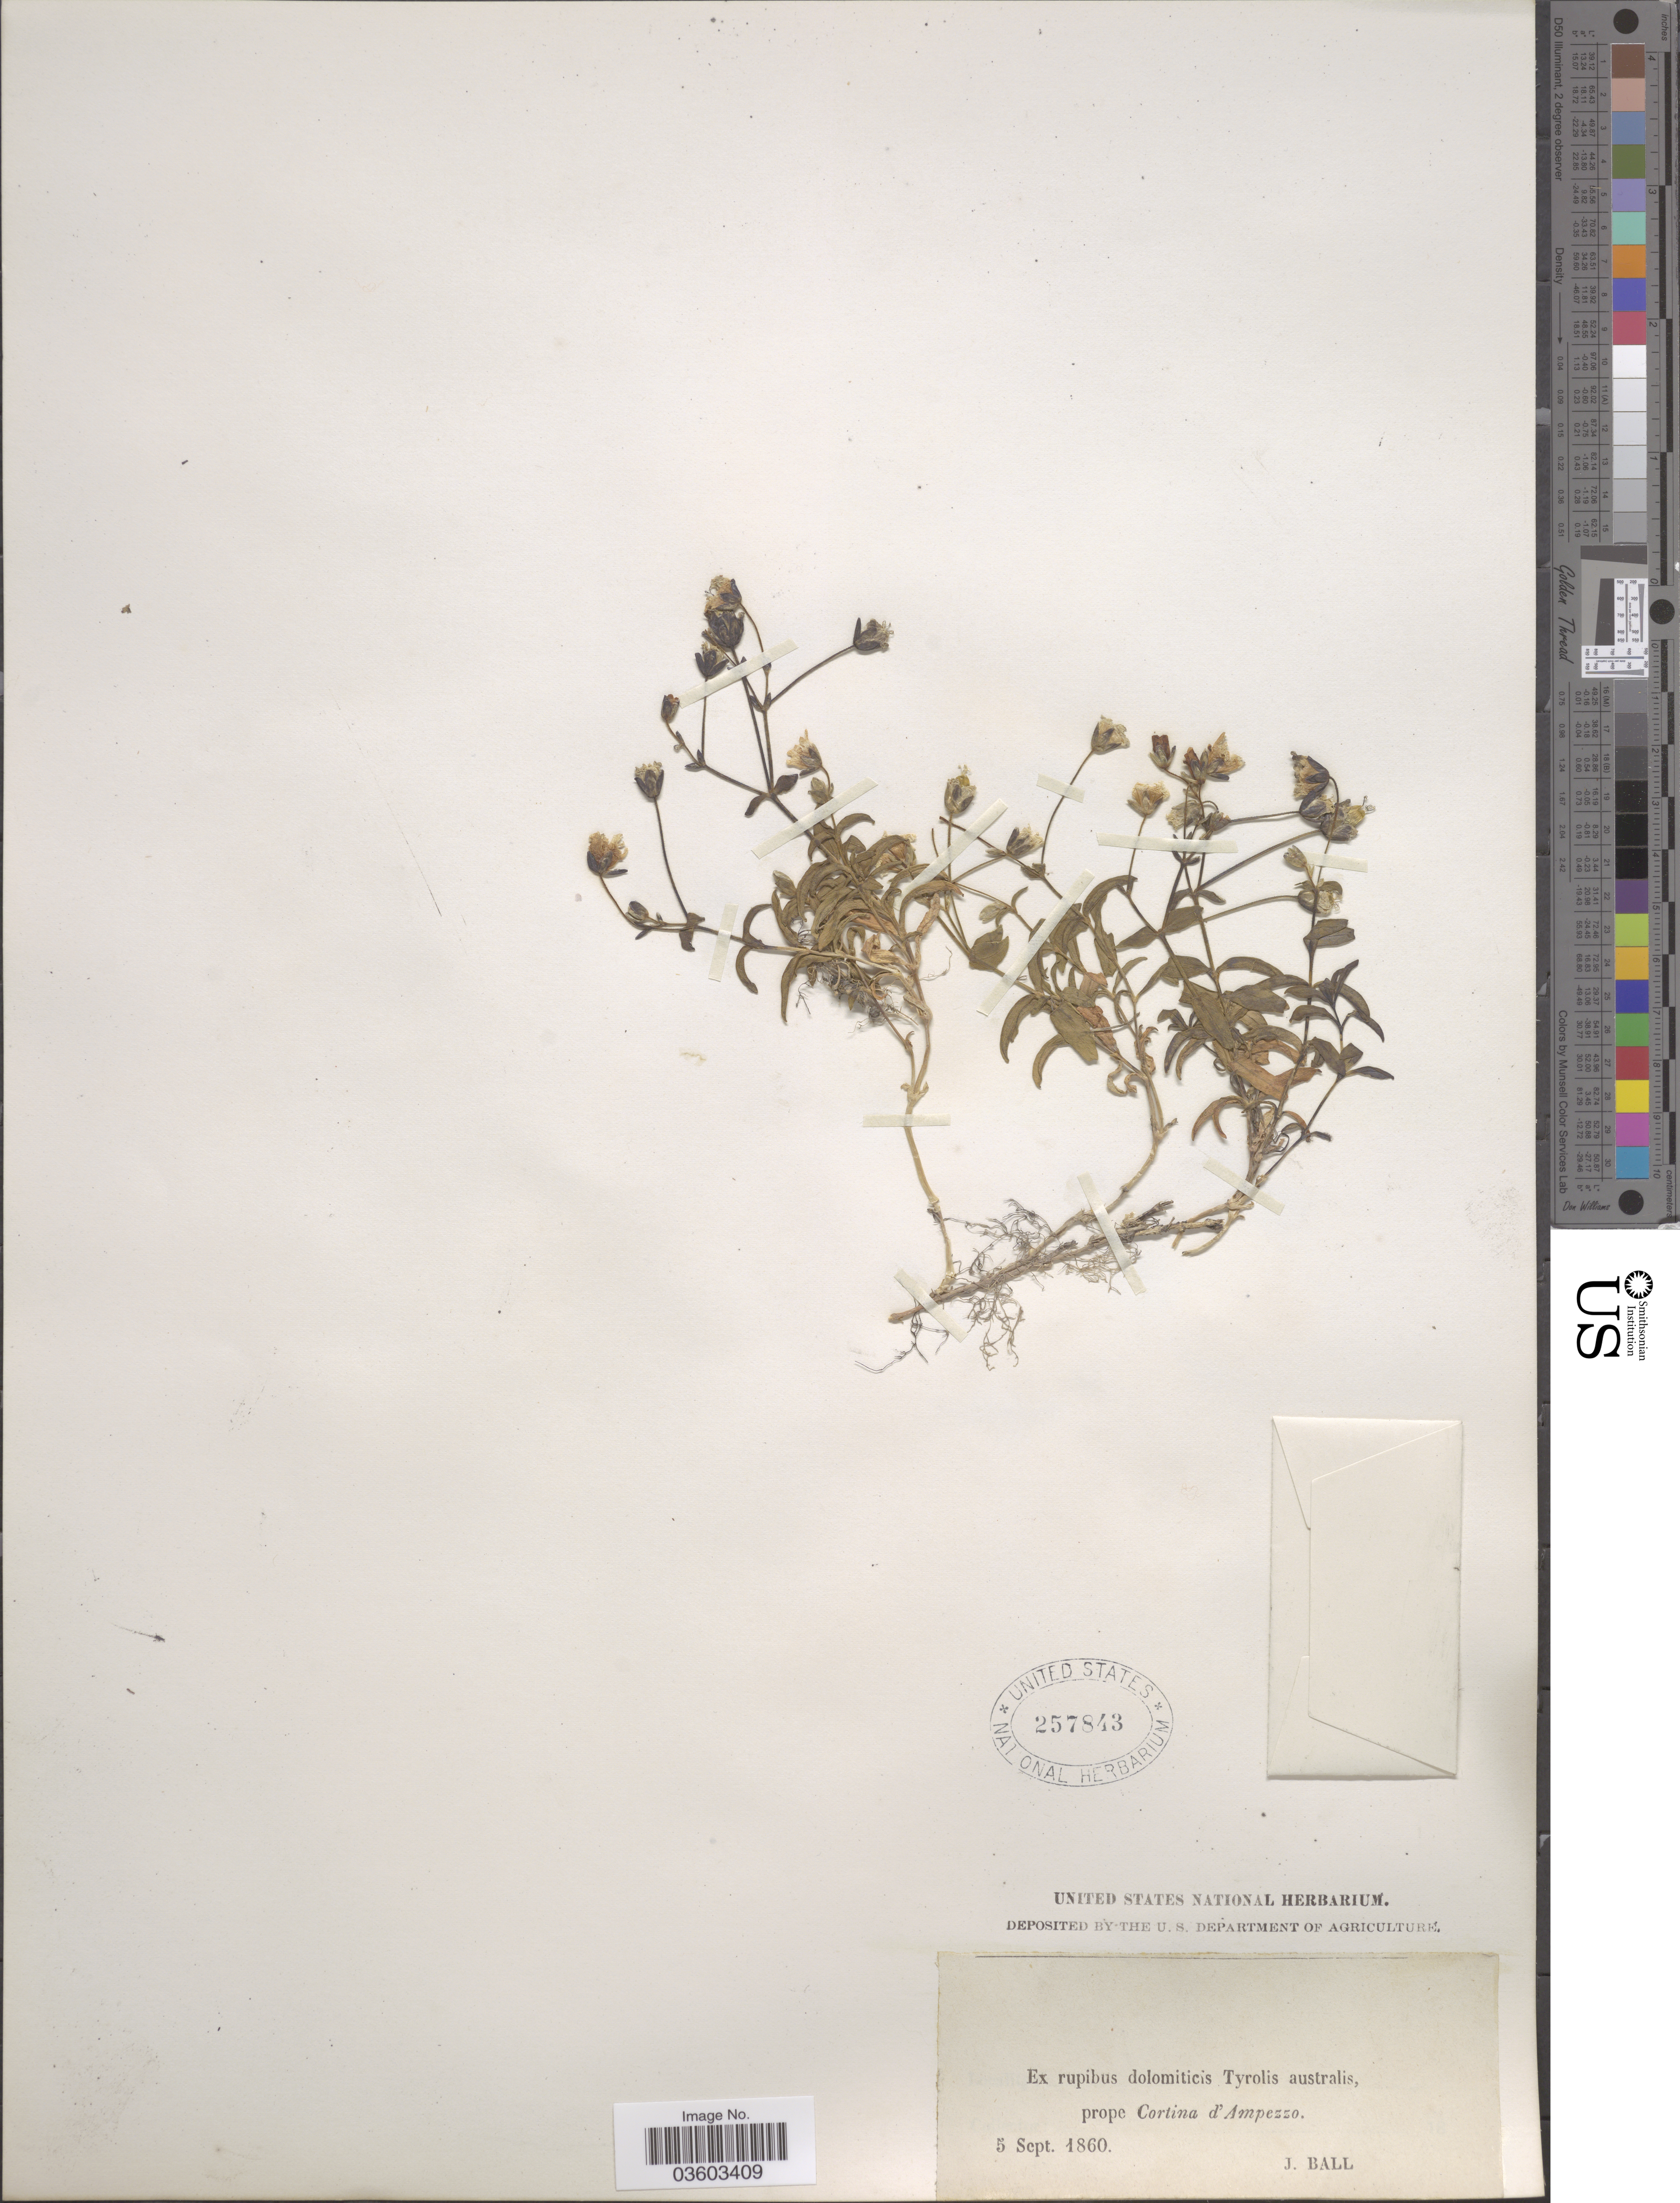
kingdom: Plantae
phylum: Tracheophyta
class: Magnoliopsida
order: Caryophyllales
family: Caryophyllaceae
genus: Cerastium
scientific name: Cerastium sp.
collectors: J. Ball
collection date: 1860-09-05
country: Italy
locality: Ex rupibus dolomiticis Tyrolis australis, prope Cortina d'Ampezzo.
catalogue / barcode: US 257843